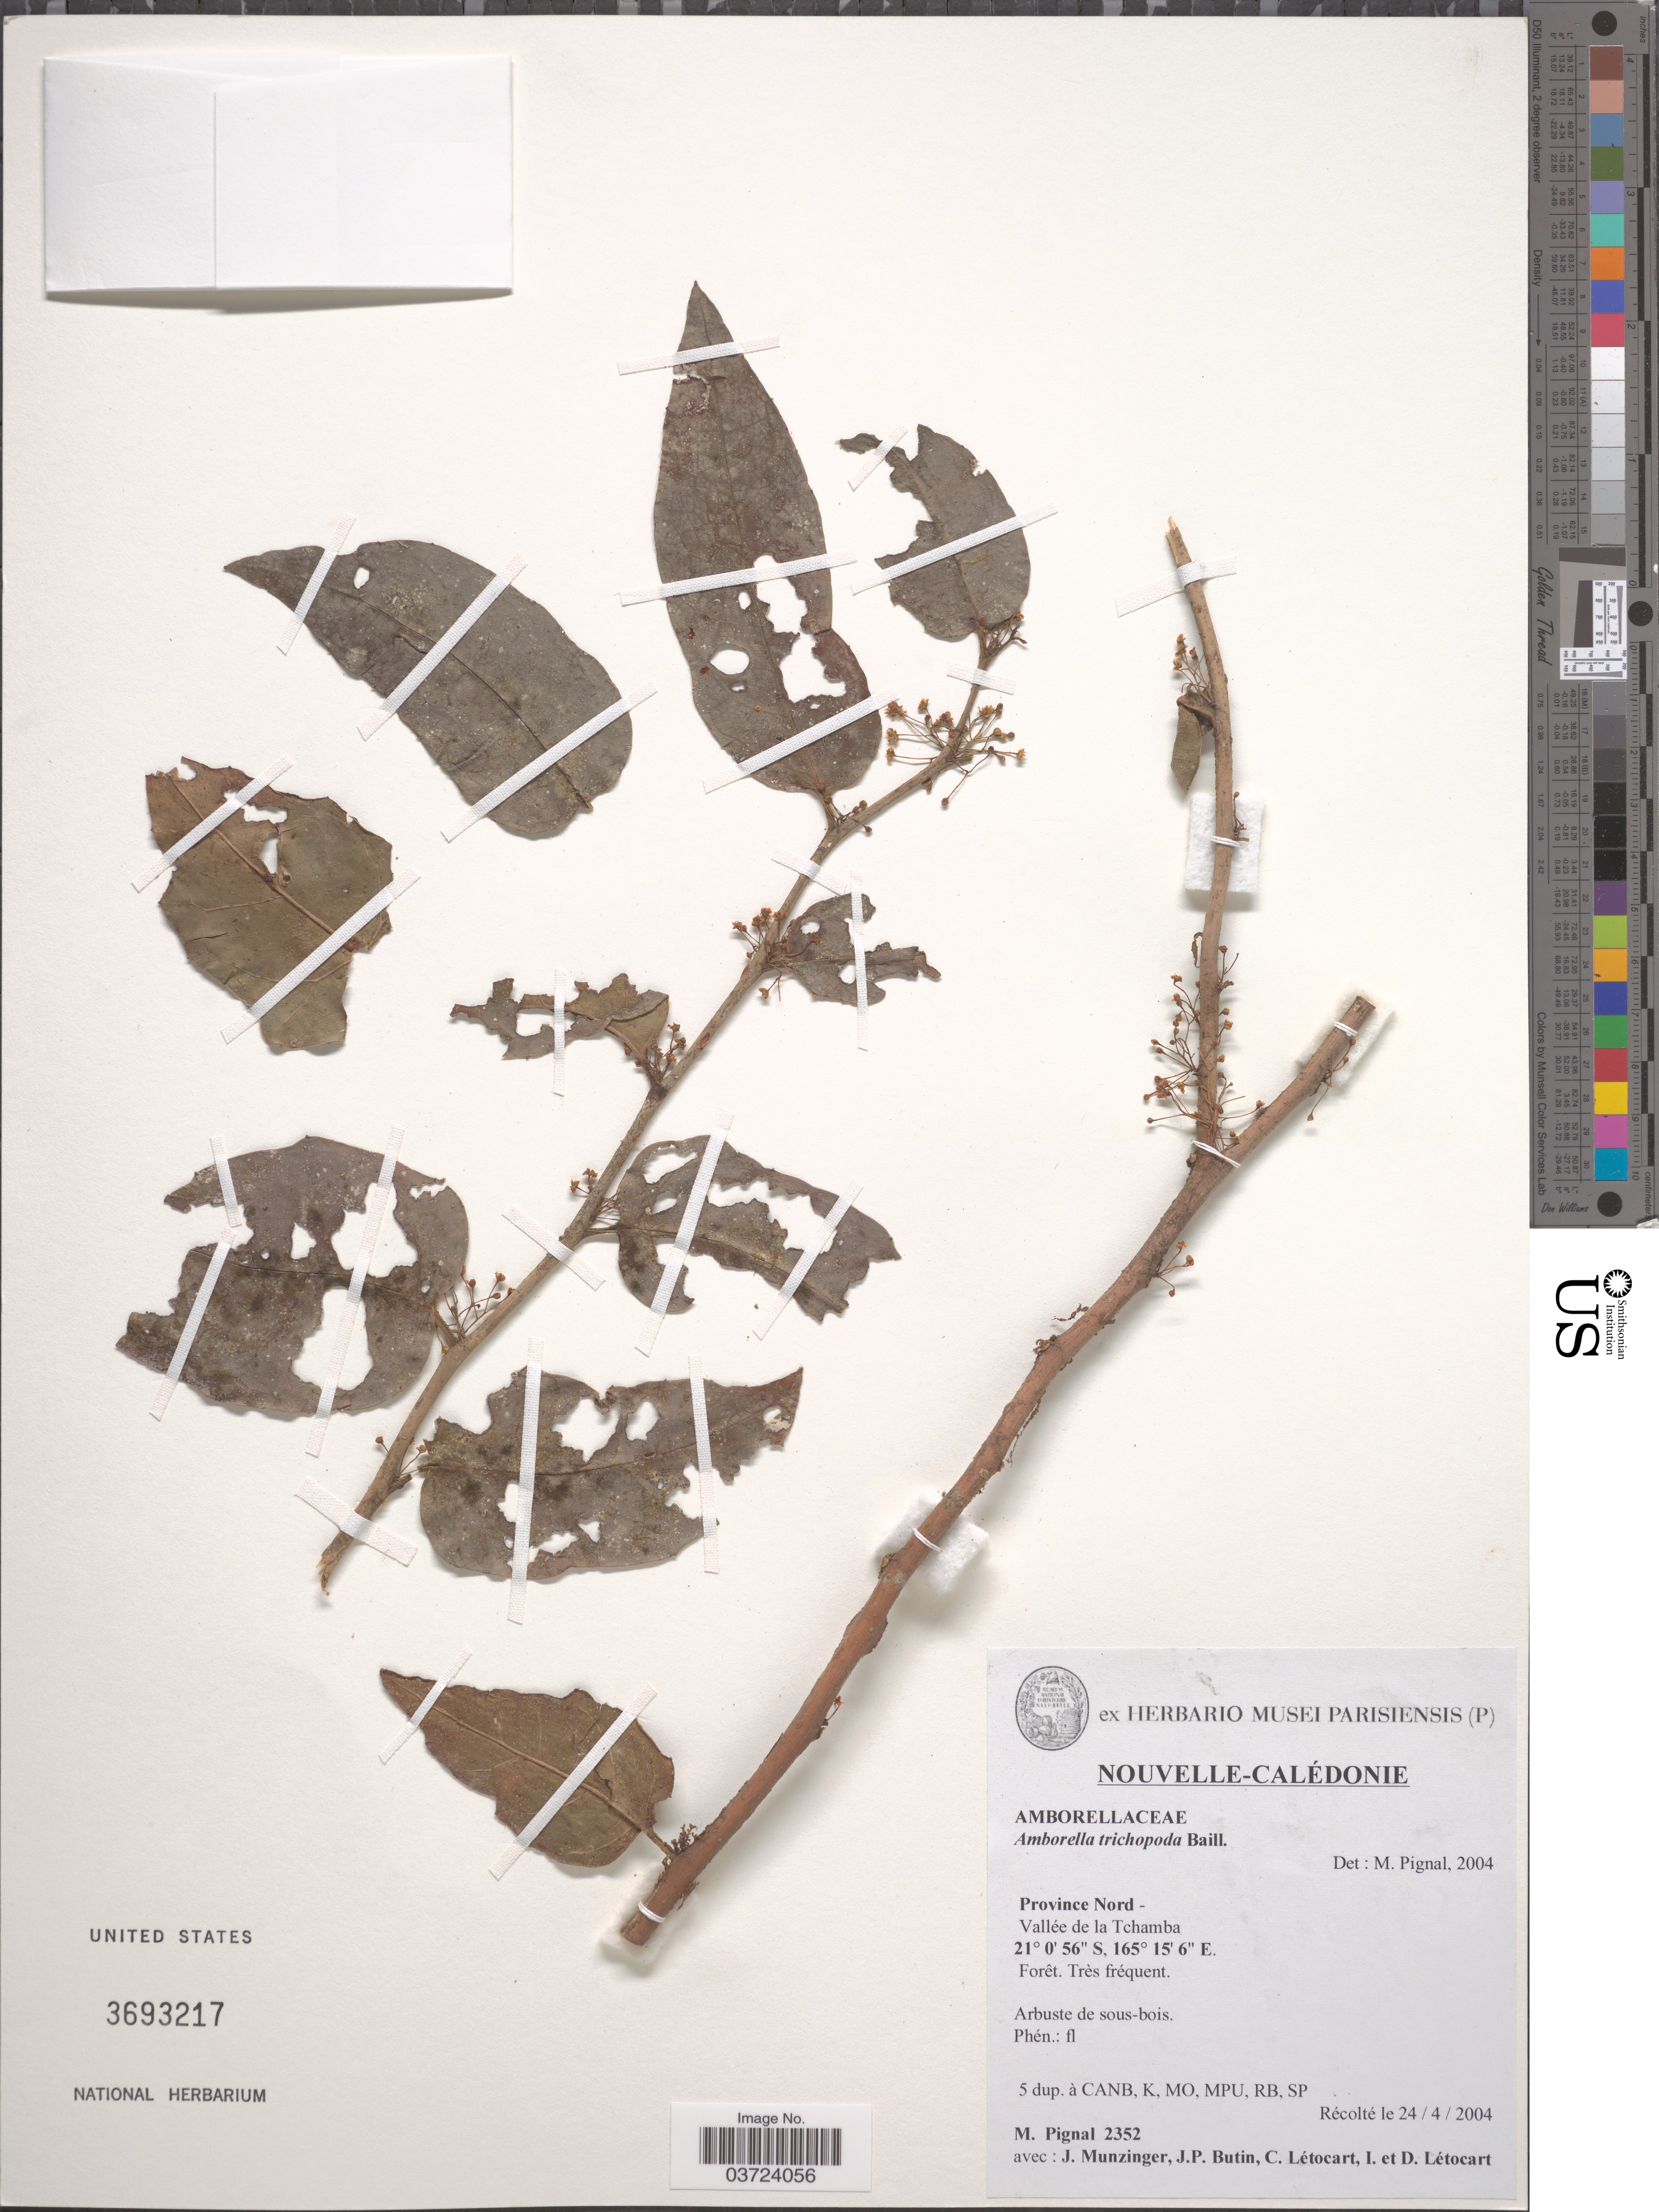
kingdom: Plantae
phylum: Tracheophyta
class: Magnoliopsida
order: Amborellales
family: Amborellaceae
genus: Amborella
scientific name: Amborella trichopoda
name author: Baill.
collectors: M. Pignal, J. K. Munzinger, J. Butin, C. Létocart & et al.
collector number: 2352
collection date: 2004-04-24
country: New Caledonia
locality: Nouvelle-Calédonie. Province Nord - Vallée de la Tchamba.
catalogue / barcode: US 3693217